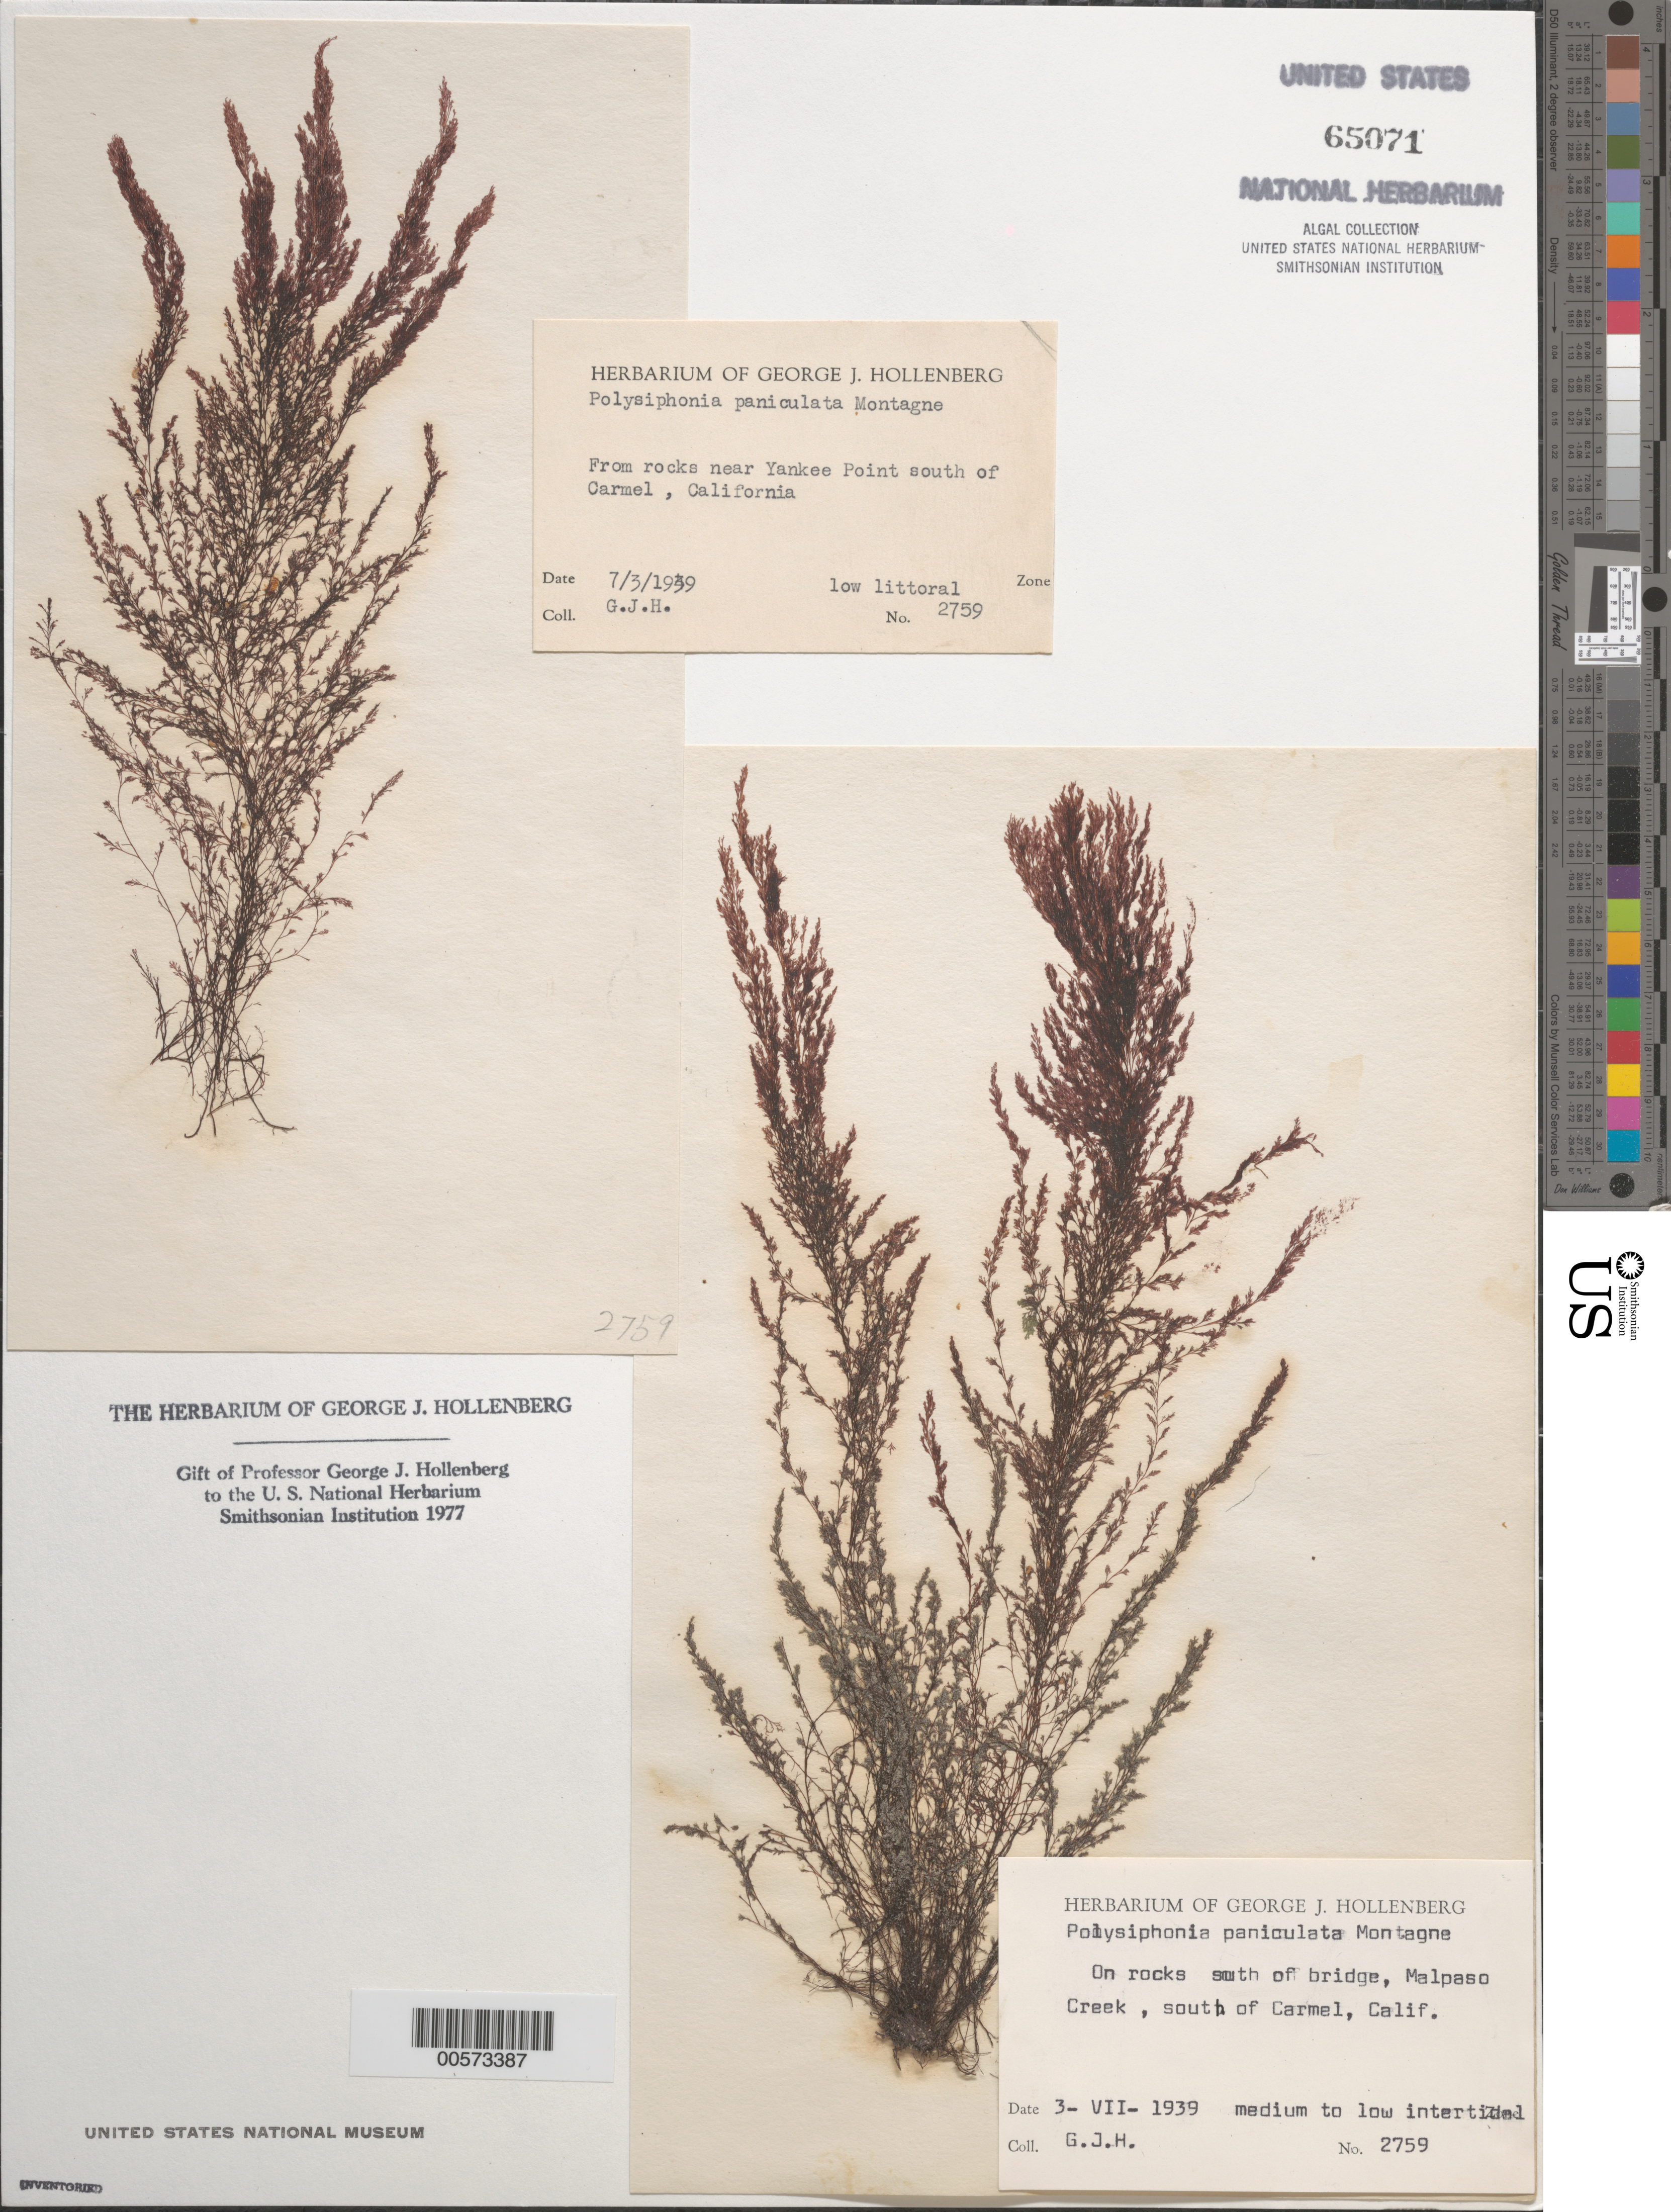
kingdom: Plantae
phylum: Rhodophyta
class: Florideophyceae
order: Ceramiales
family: Rhodomelaceae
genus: Eutrichosiphonia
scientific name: Eutrichosiphonia paniculata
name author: (Mont.) D.E.Bustamante & T.O. Cho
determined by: Algae name updating Project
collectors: G. Hollenberg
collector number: GJH 2759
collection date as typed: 03 Jul 1939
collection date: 1939-07-03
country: United States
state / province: California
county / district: Monterey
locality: Malpaso Creek, south of Carmel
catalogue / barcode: US 65071